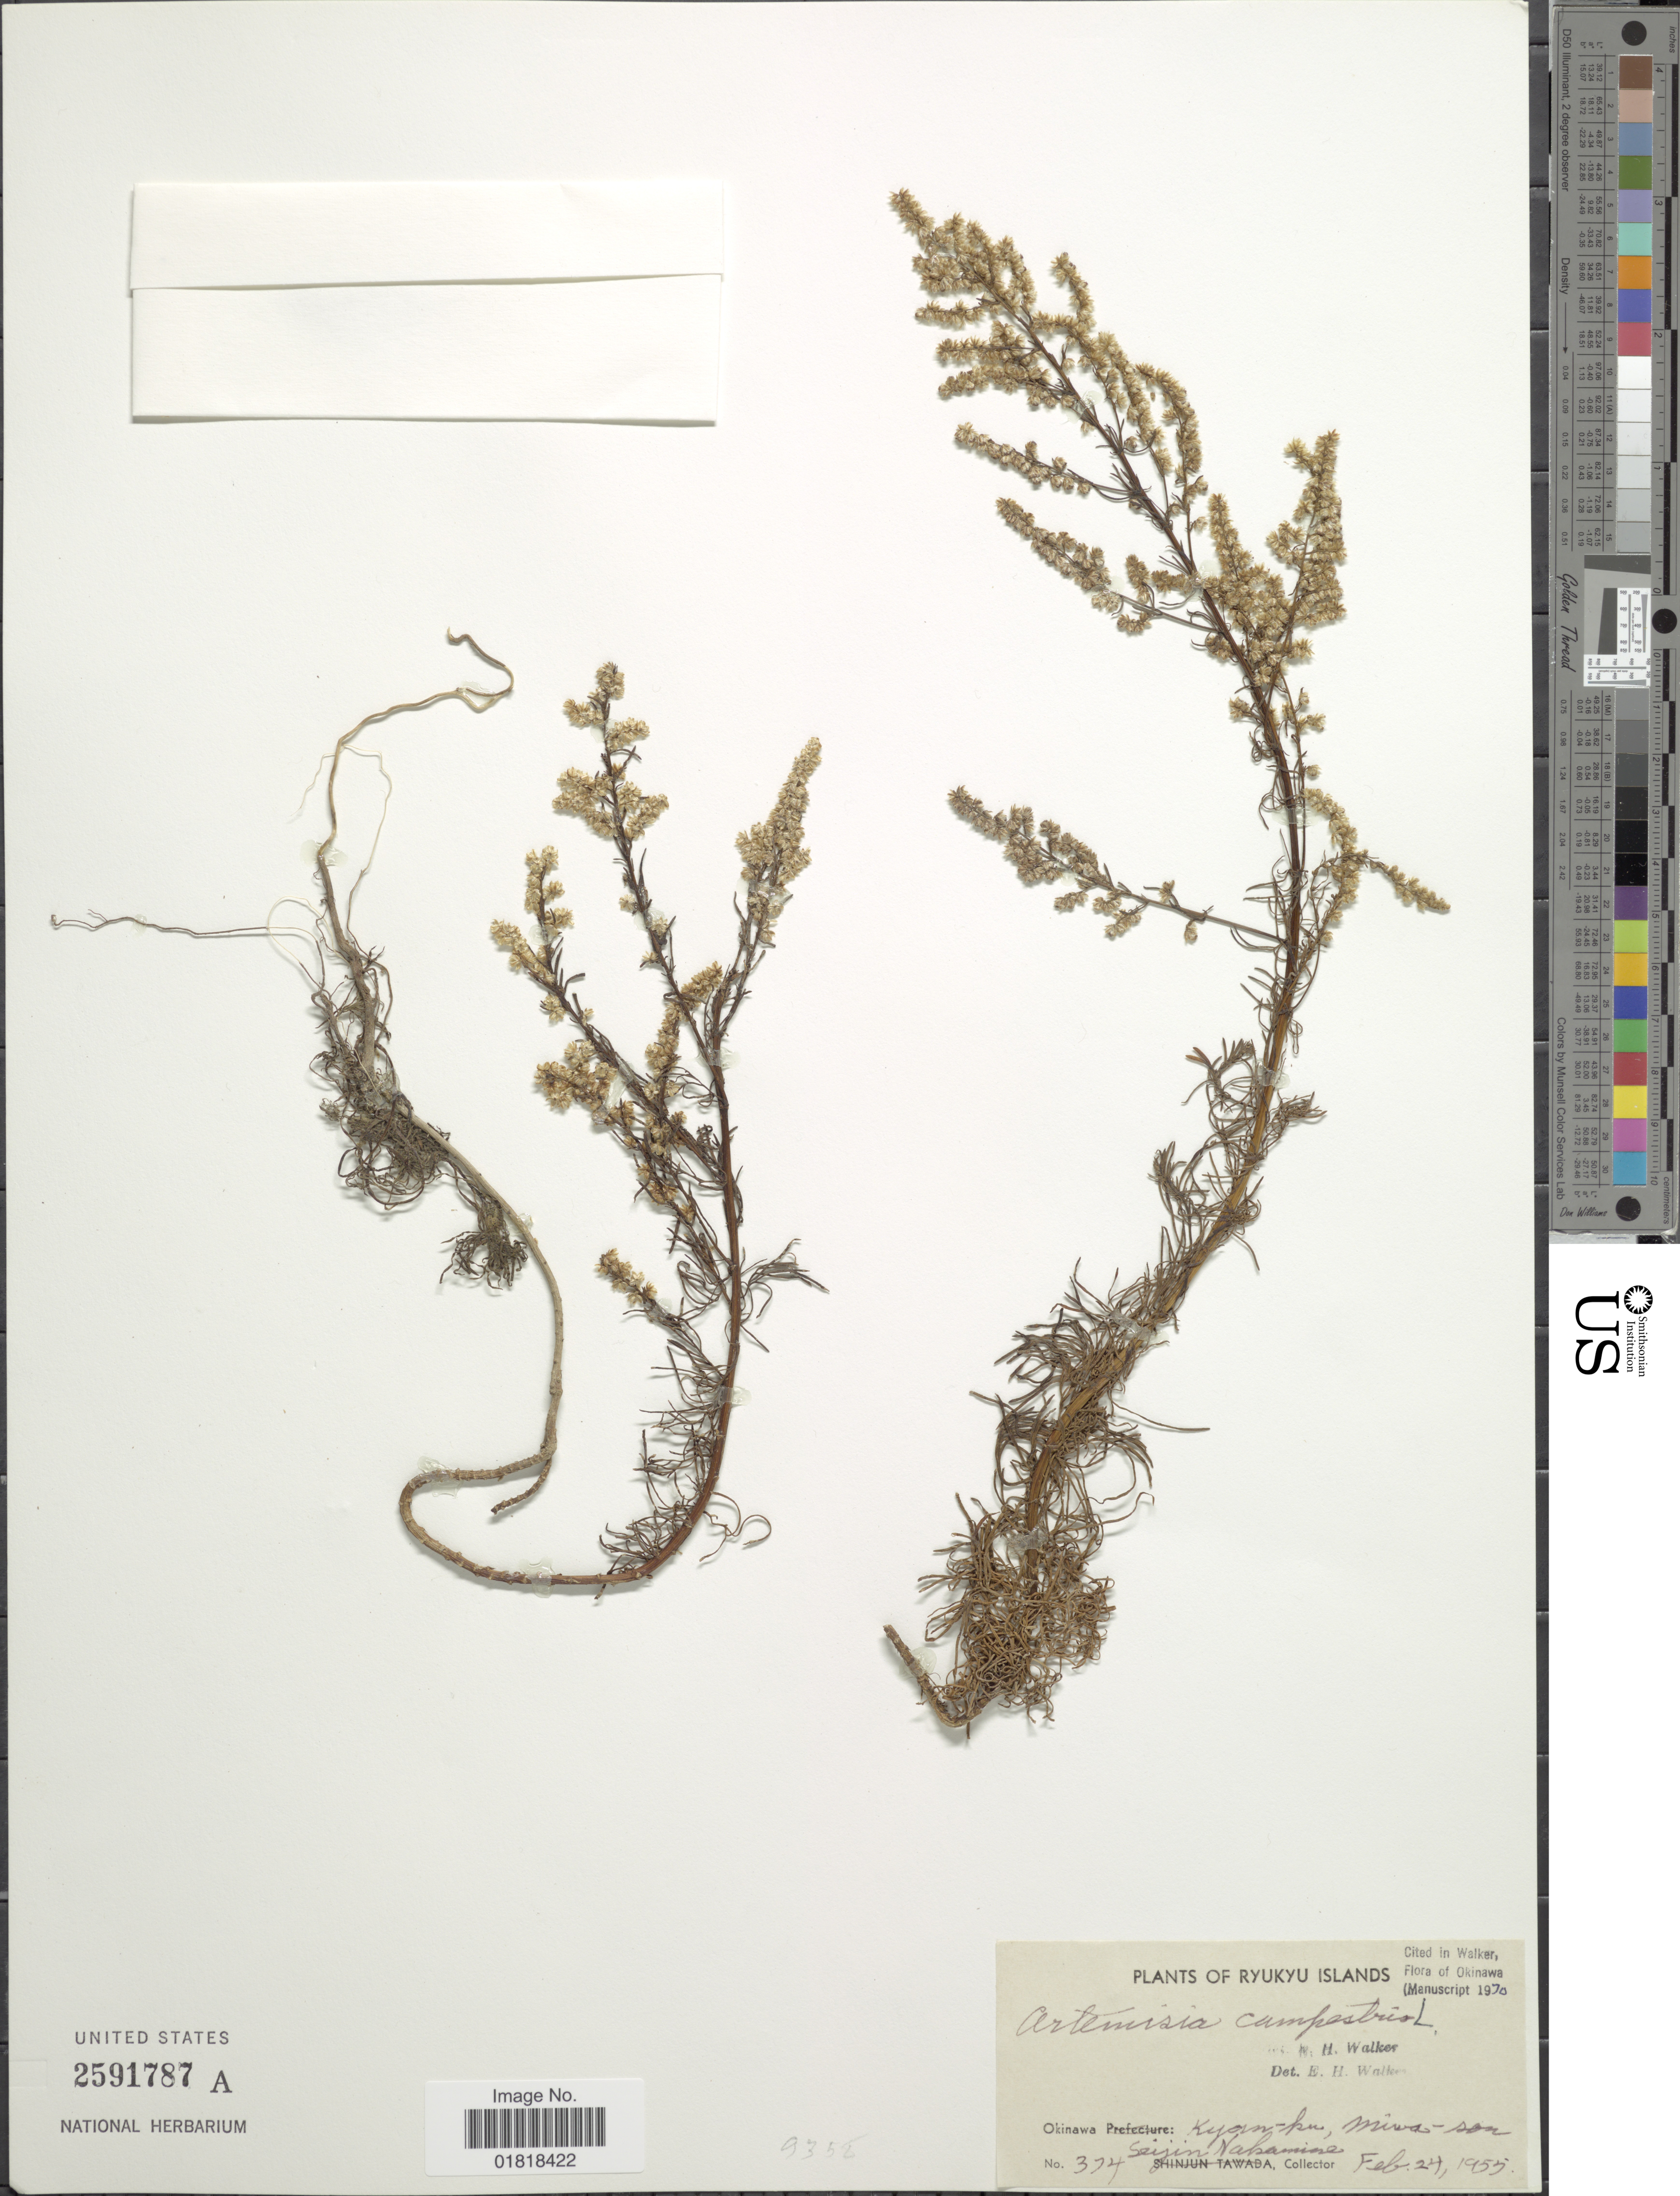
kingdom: Plantae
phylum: Tracheophyta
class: Magnoliopsida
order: Asterales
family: Asteraceae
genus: Artemisia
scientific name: Artemisia campestris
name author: L.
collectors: S. Nakamine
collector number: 374*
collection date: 1955-02-24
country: Japan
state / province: Okinawa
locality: Ryukyu Islands, Kyan-ku, Miwa-son.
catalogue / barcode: US 2591787A